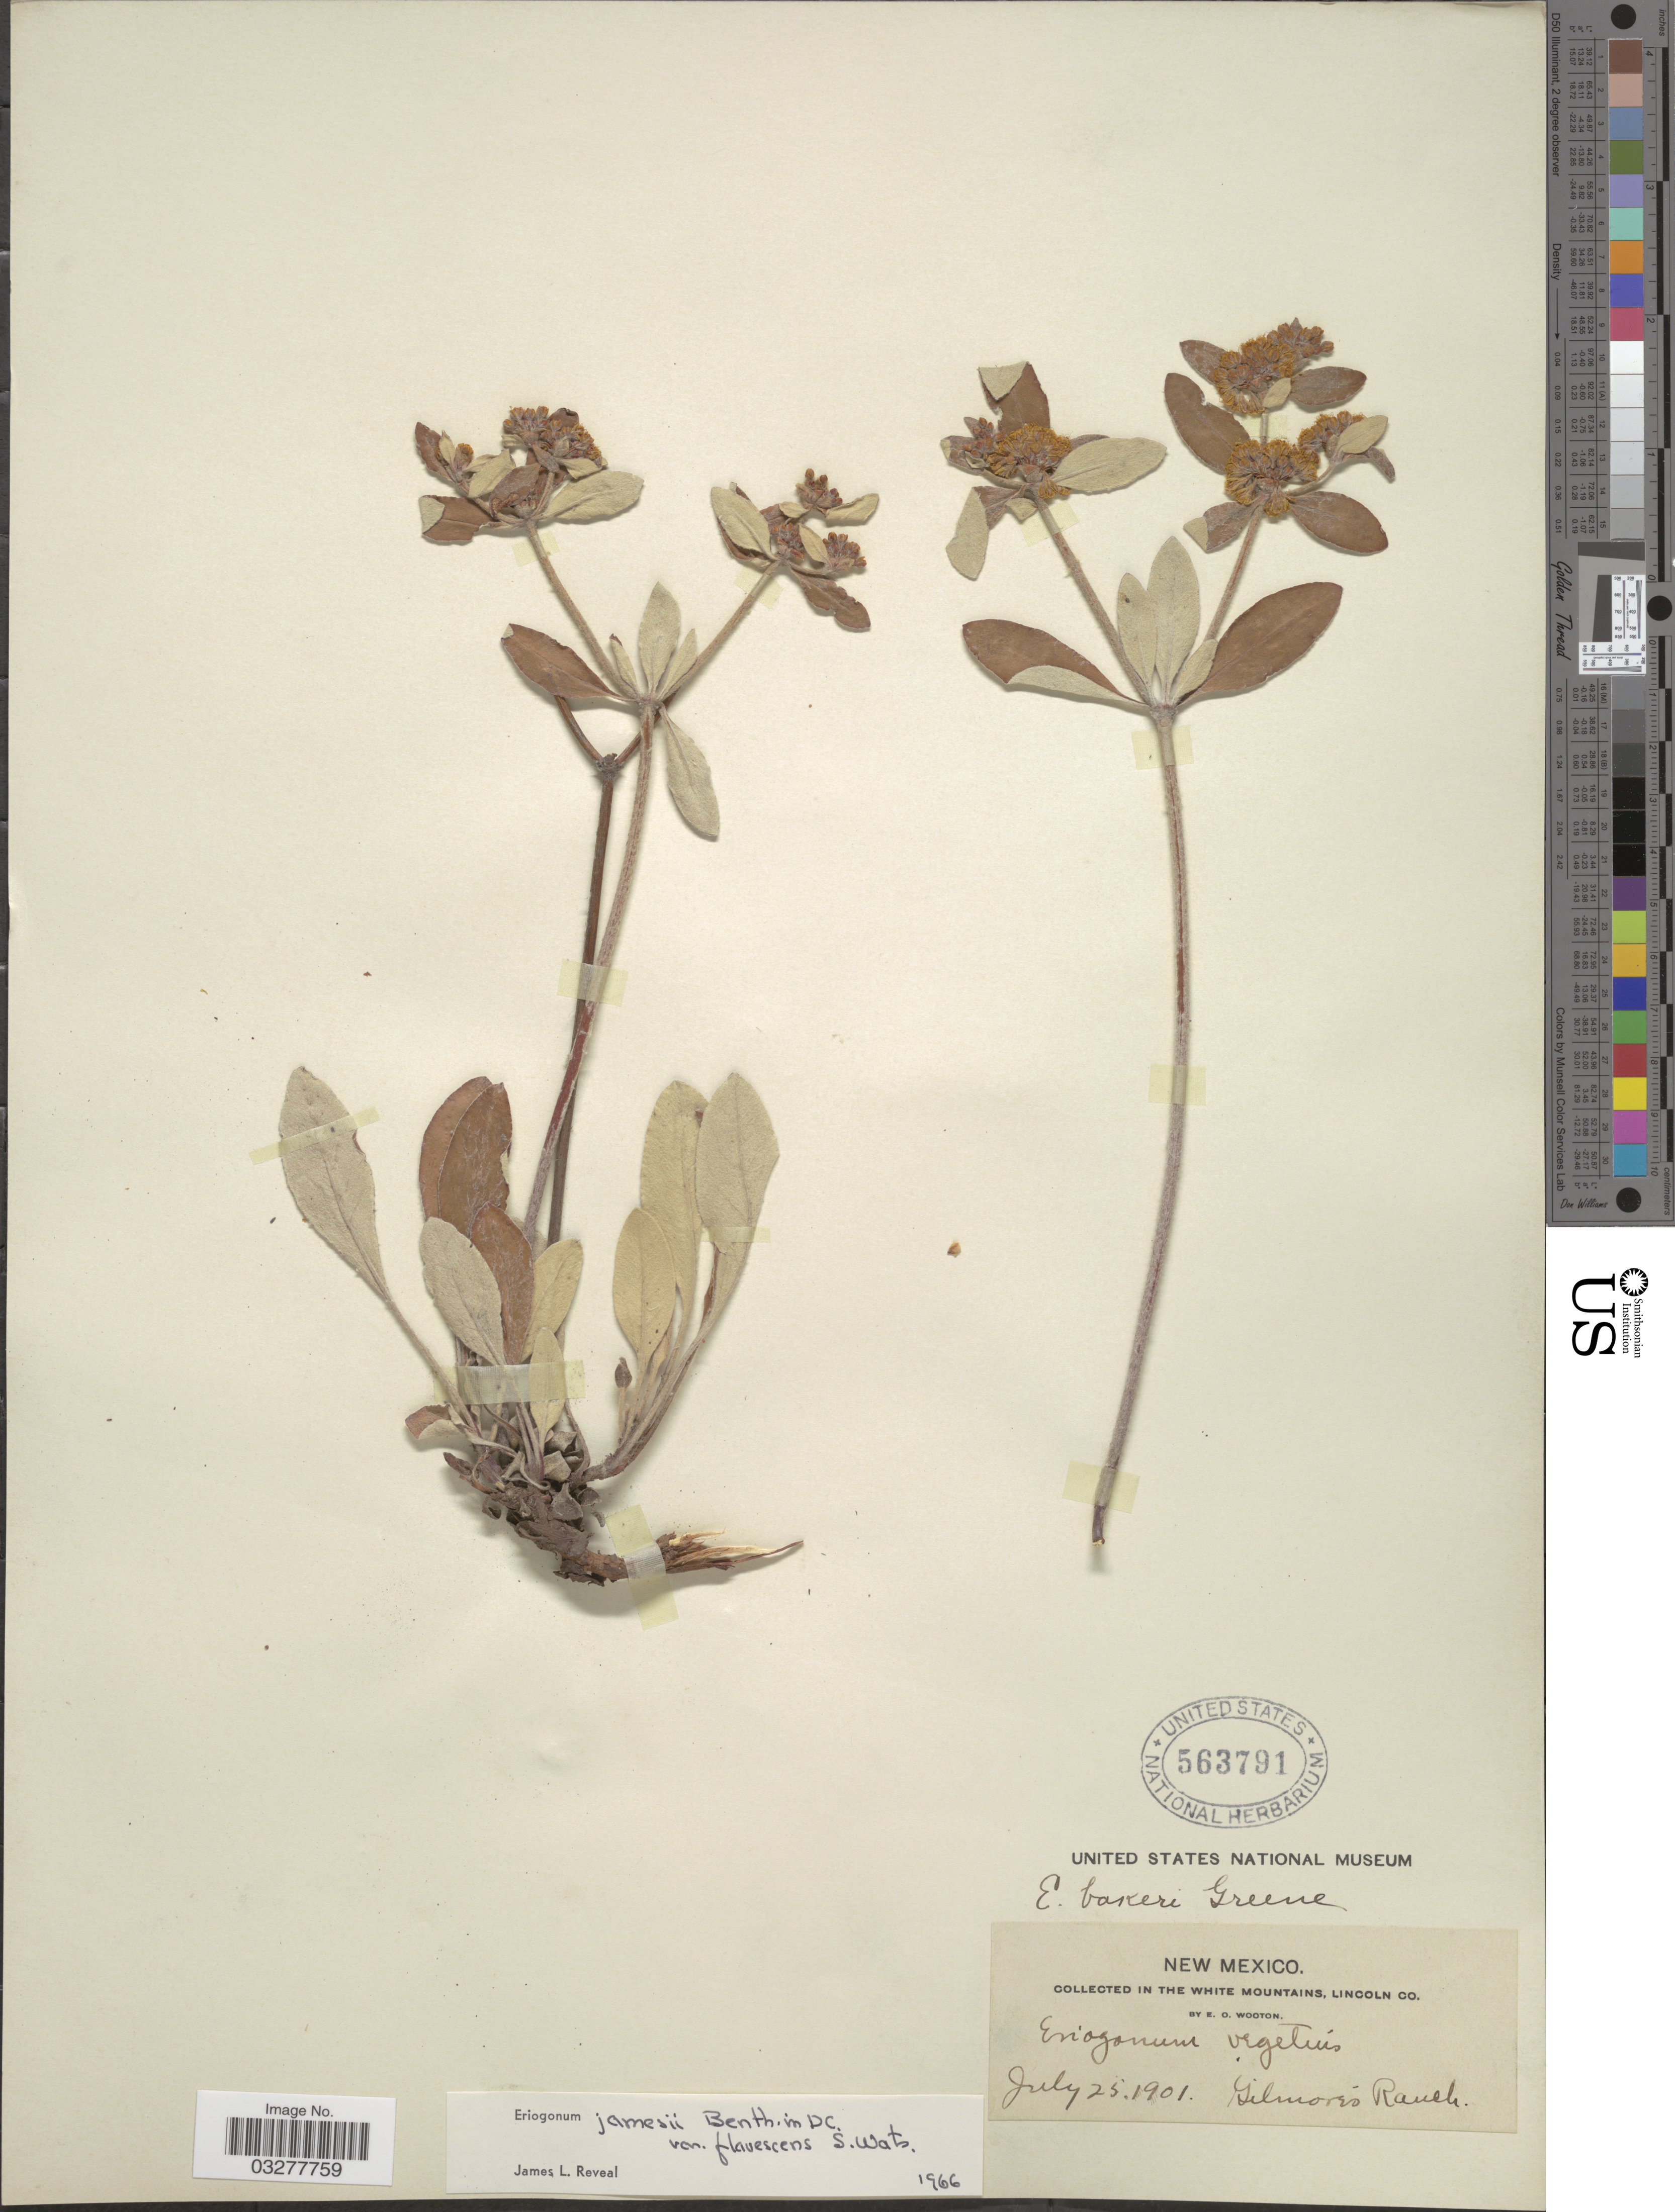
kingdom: Plantae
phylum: Tracheophyta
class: Magnoliopsida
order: Caryophyllales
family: Polygonaceae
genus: Eriogonum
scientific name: Eriogonum jamesii var. flavescens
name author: S. Watson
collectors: E. O. Wooton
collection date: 1901-07-25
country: United States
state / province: New Mexico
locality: White Mountains, Lincoln Co. Gilmore's Ranch.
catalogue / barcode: US 563791